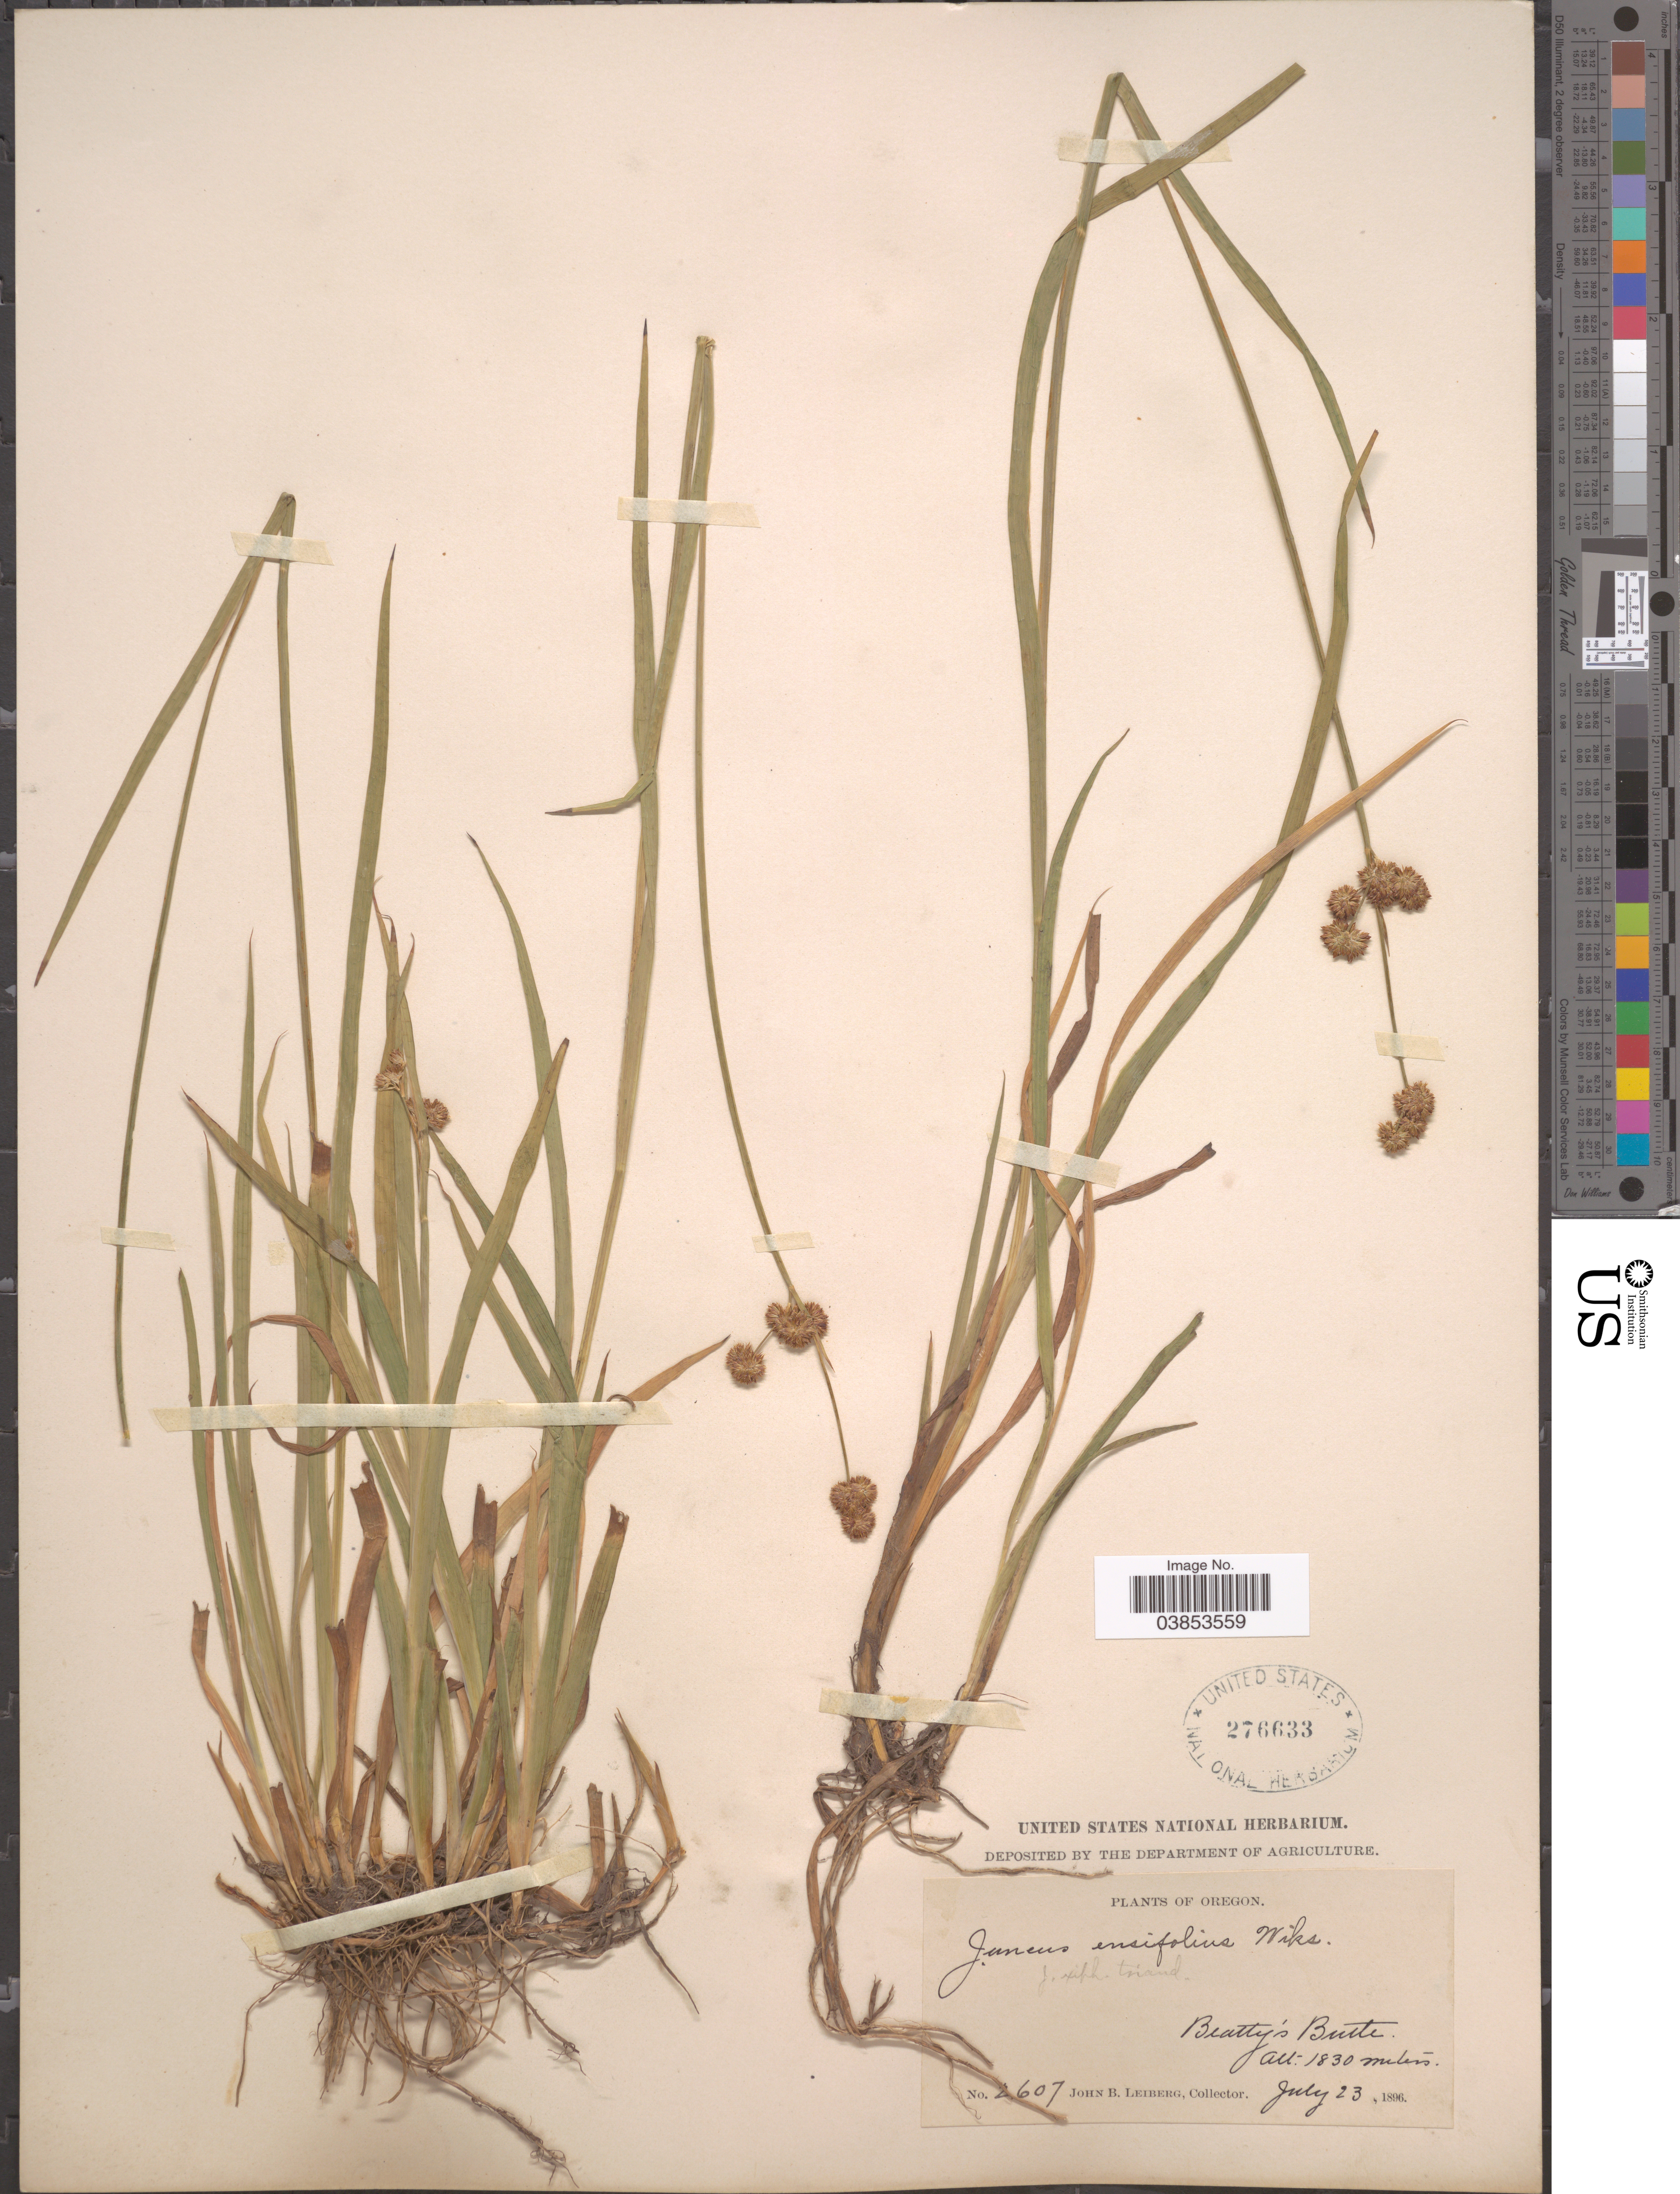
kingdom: Plantae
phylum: Tracheophyta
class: Liliopsida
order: Poales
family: Juncaceae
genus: Juncus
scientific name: Juncus ensifolius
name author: Wikstr.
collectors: J. B. Leiberg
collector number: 2607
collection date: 1896-07-23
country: United States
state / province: Oregon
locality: Beatty's Butte.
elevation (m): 1830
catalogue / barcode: US 276633